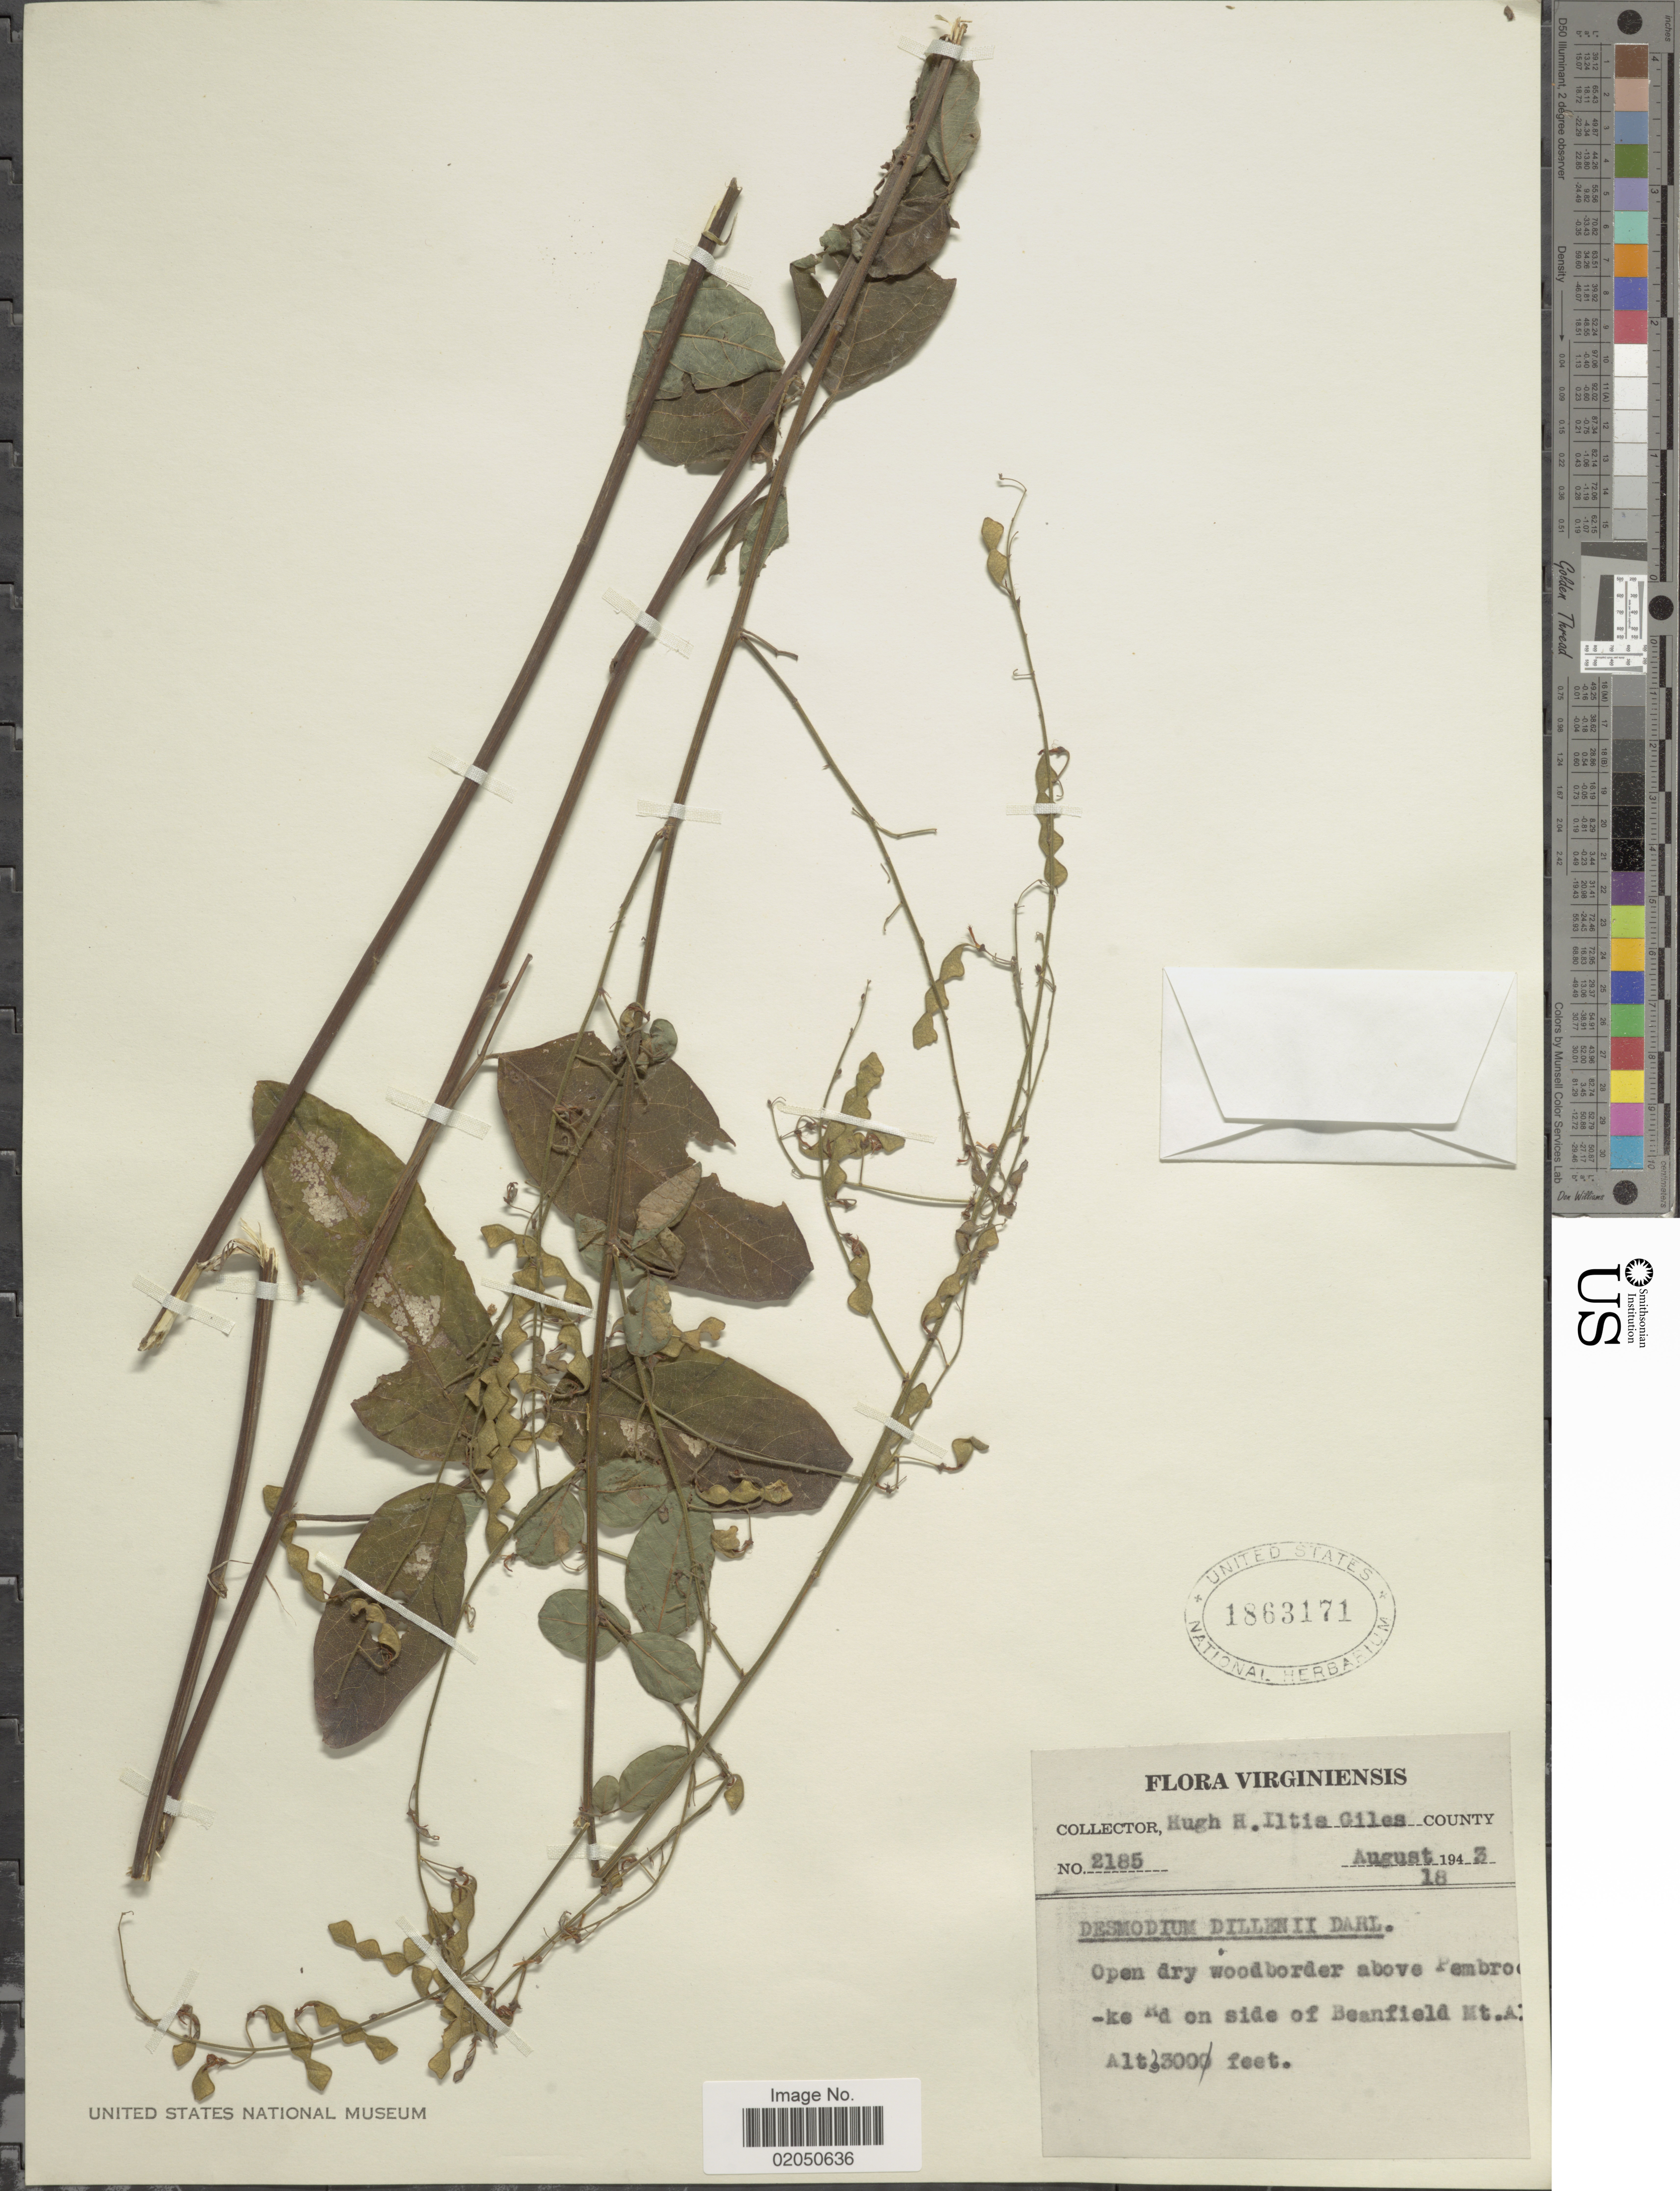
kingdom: Plantae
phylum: Tracheophyta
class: Magnoliopsida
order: Fabales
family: Fabaceae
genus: Desmodium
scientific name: Desmodium glabellum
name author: (Michx.) DC.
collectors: H. H. Iltis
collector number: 2185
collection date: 1943-08-18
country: United States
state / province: Virginia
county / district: Giles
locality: above Pambroke Rd on side of Beanfield Mt. A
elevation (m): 914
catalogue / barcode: US 1863171